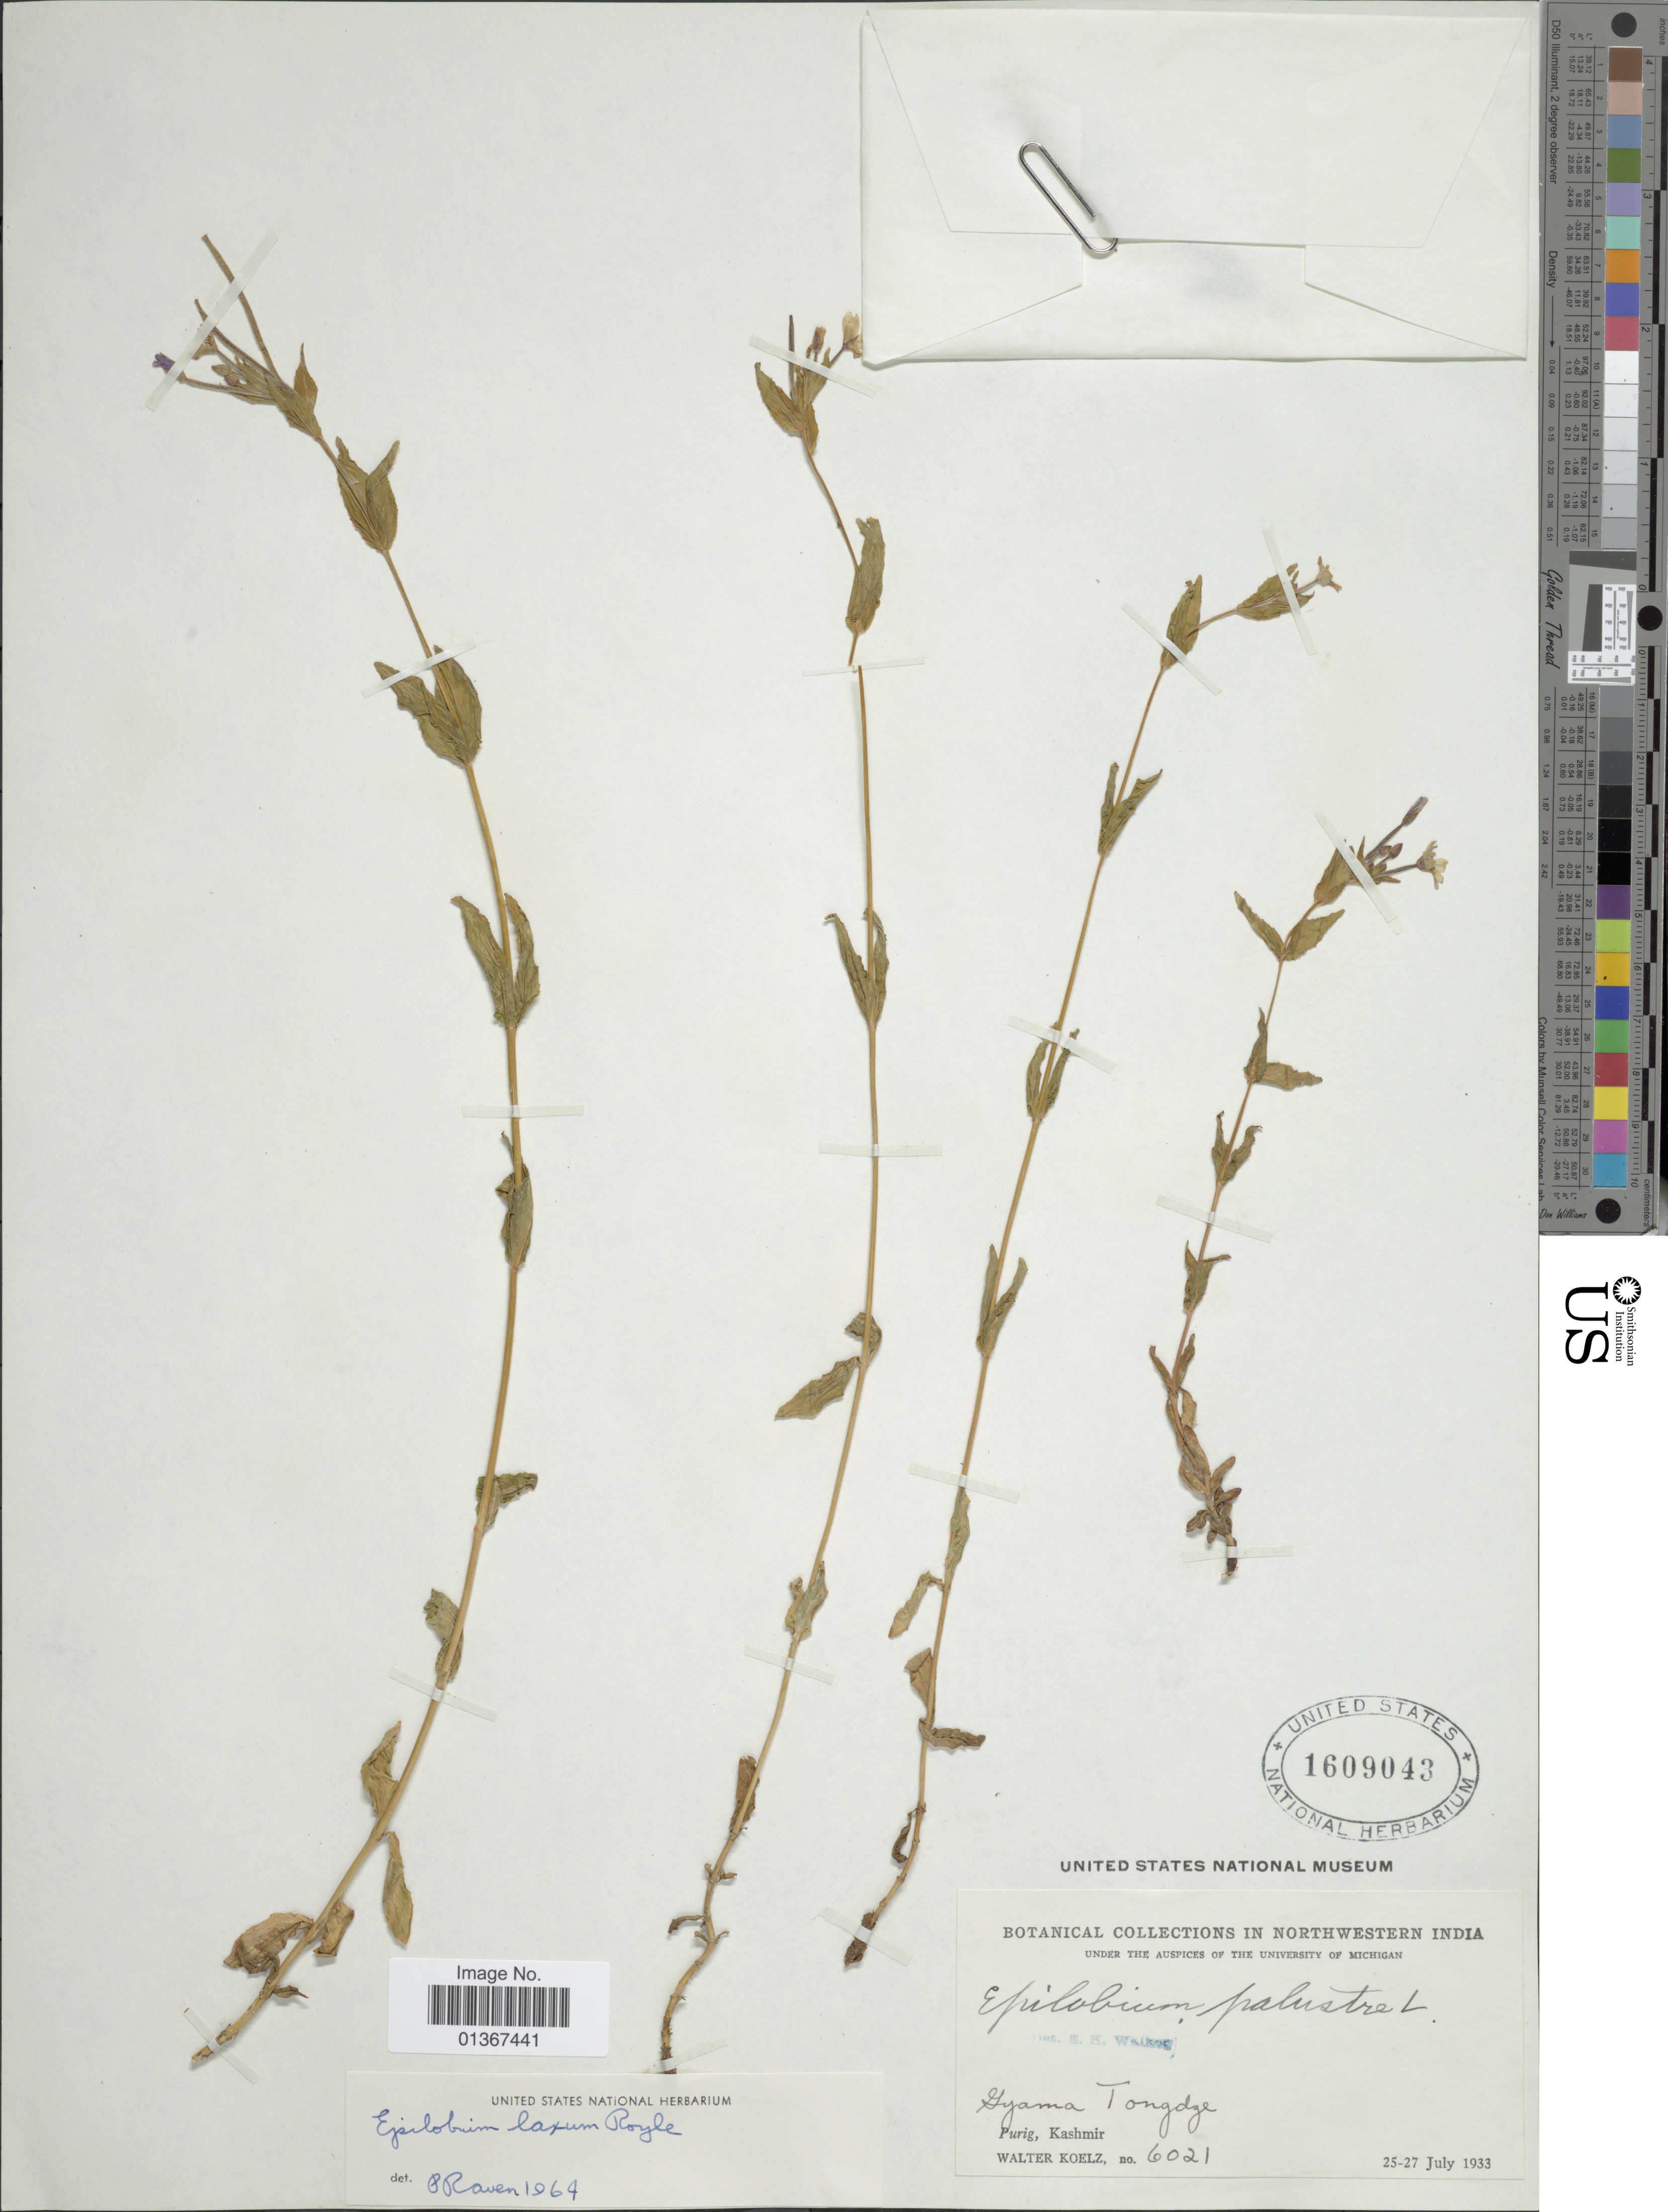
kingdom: Plantae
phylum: Tracheophyta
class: Magnoliopsida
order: Myrtales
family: Onagraceae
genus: Epilobium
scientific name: Epilobium laxum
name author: Royle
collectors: W. N. Koelz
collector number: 6021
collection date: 1933-07-25/1933-07-27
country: India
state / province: Jammu and Kashmir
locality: Gyama Tongdge. Purig, Kashmir.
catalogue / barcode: US 1609043